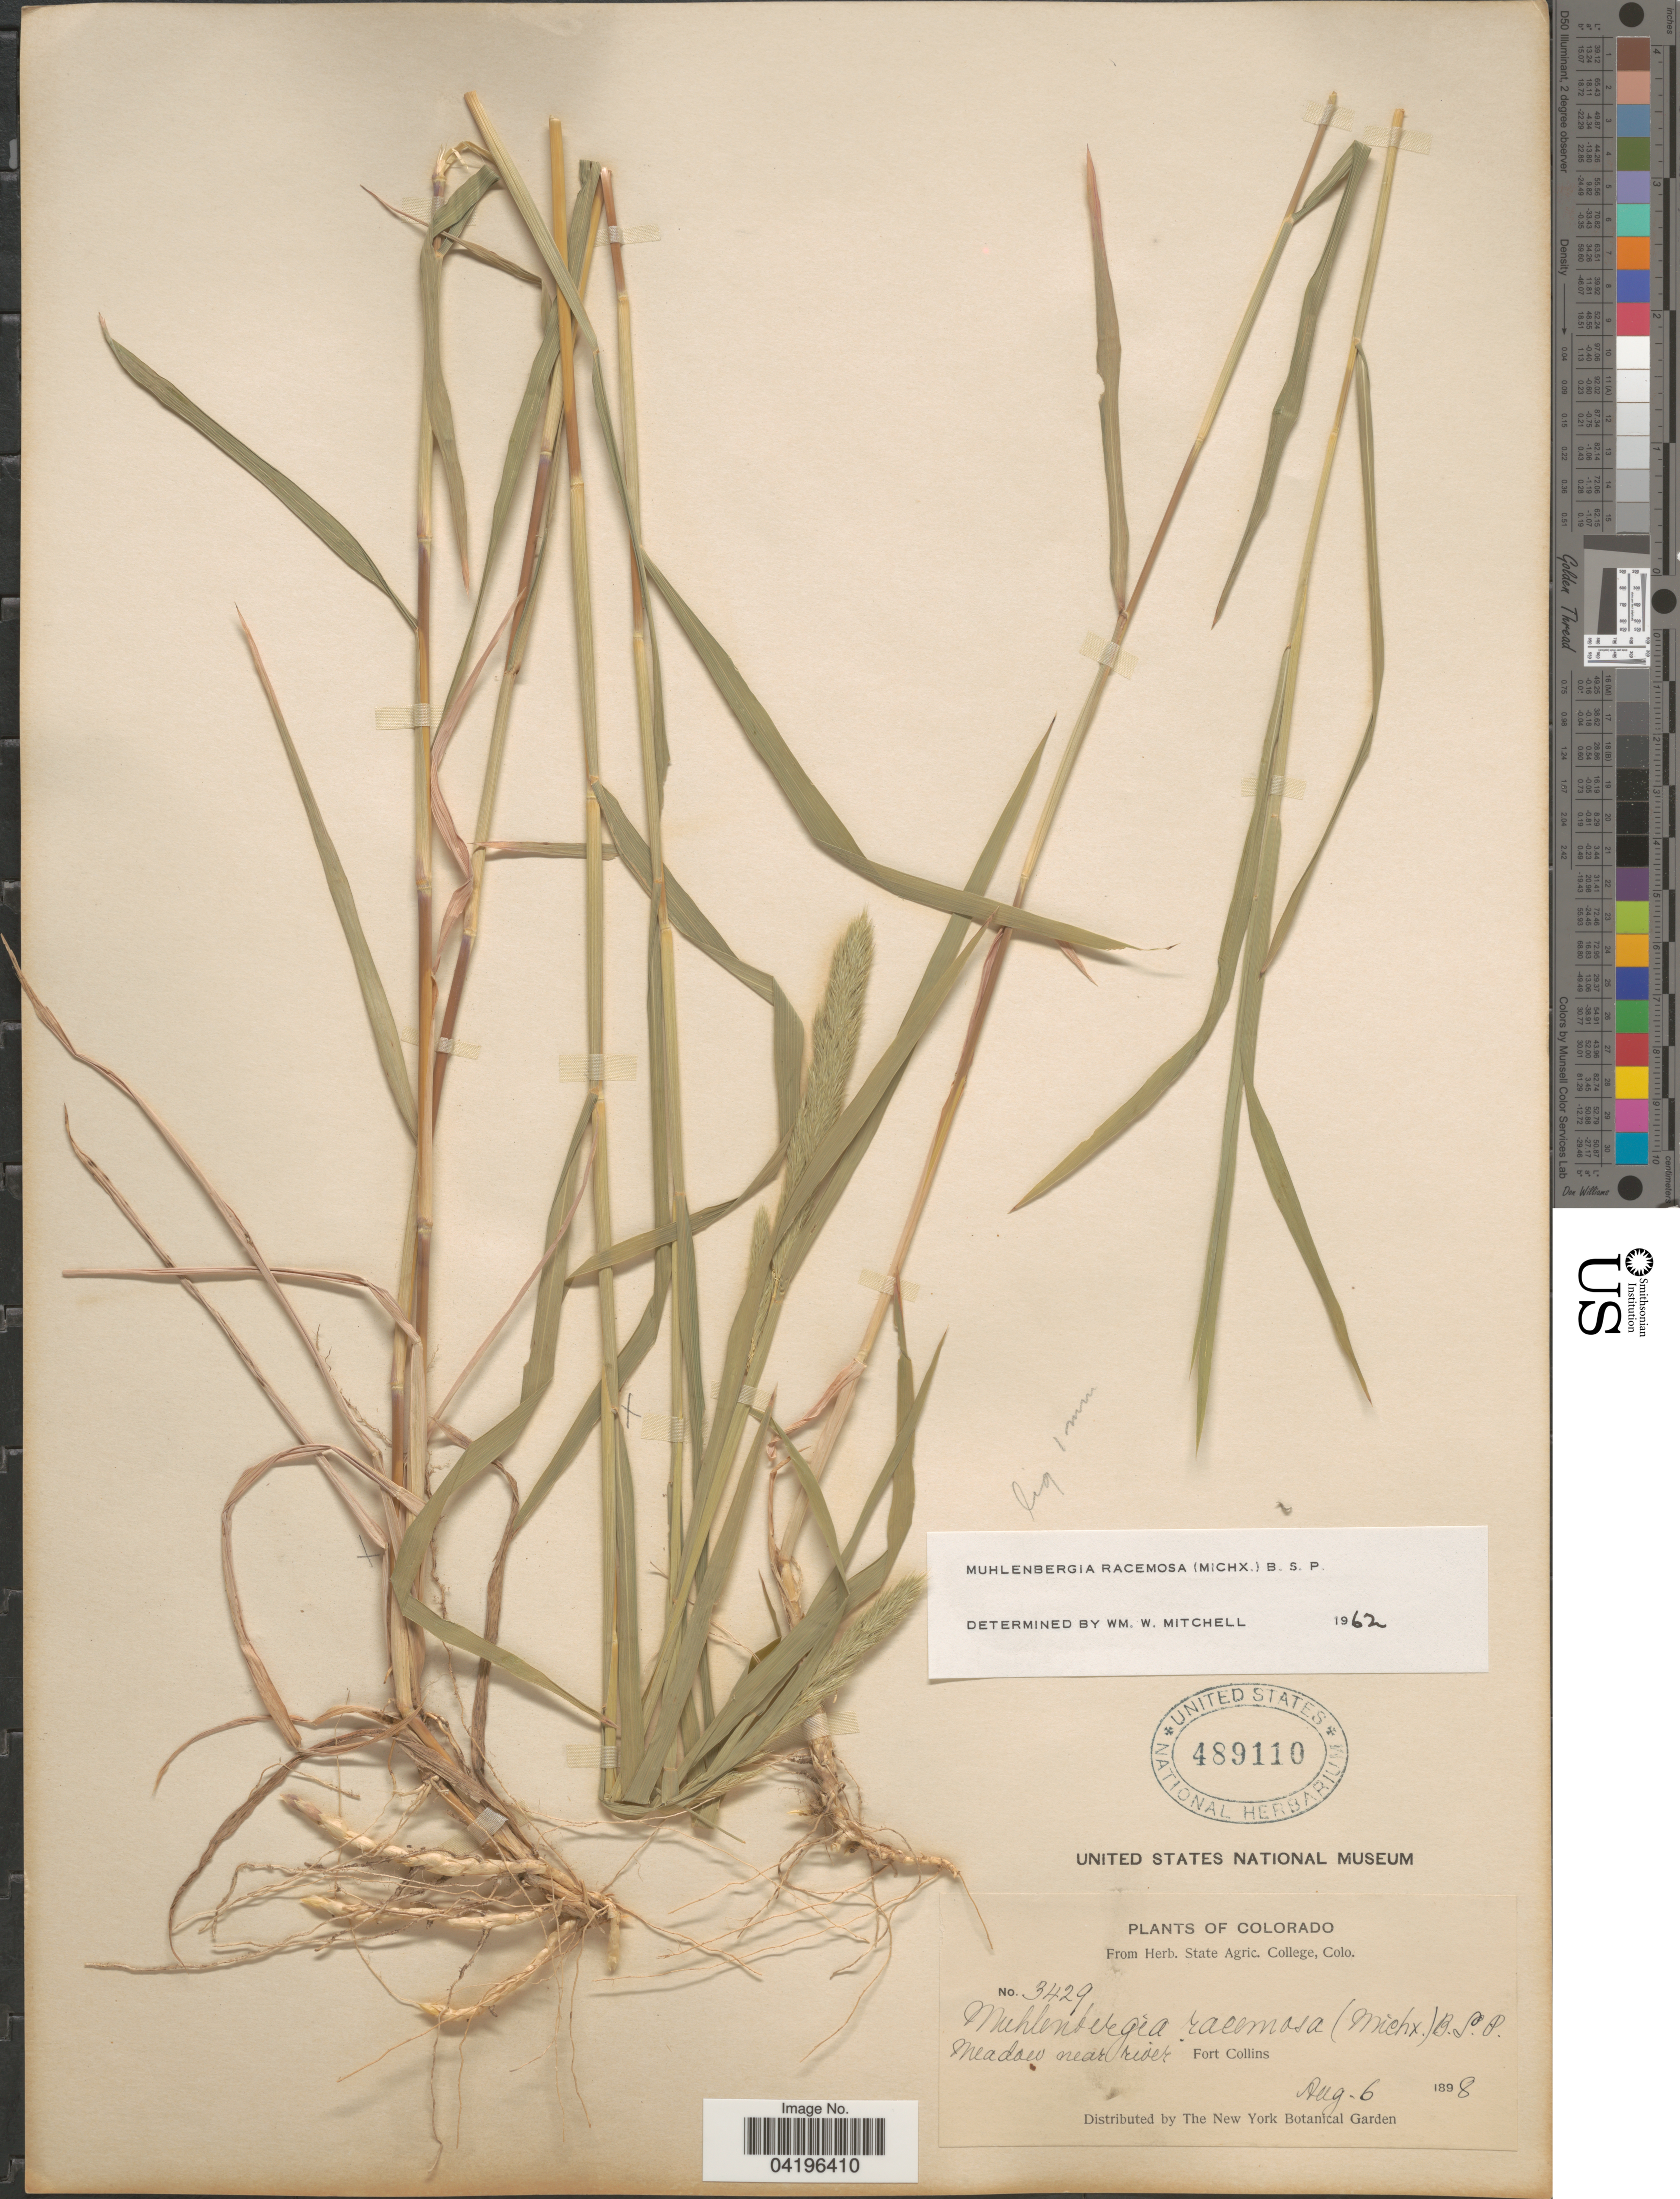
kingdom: Plantae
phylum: Tracheophyta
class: Liliopsida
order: Poales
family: Poaceae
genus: Muhlenbergia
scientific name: Muhlenbergia racemosa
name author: (Michx.) Britton et al.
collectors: ex herb. State Agric. College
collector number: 3429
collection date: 1898-08-06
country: United States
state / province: Colorado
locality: Meadow near river Fort Collins.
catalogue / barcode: US 489110